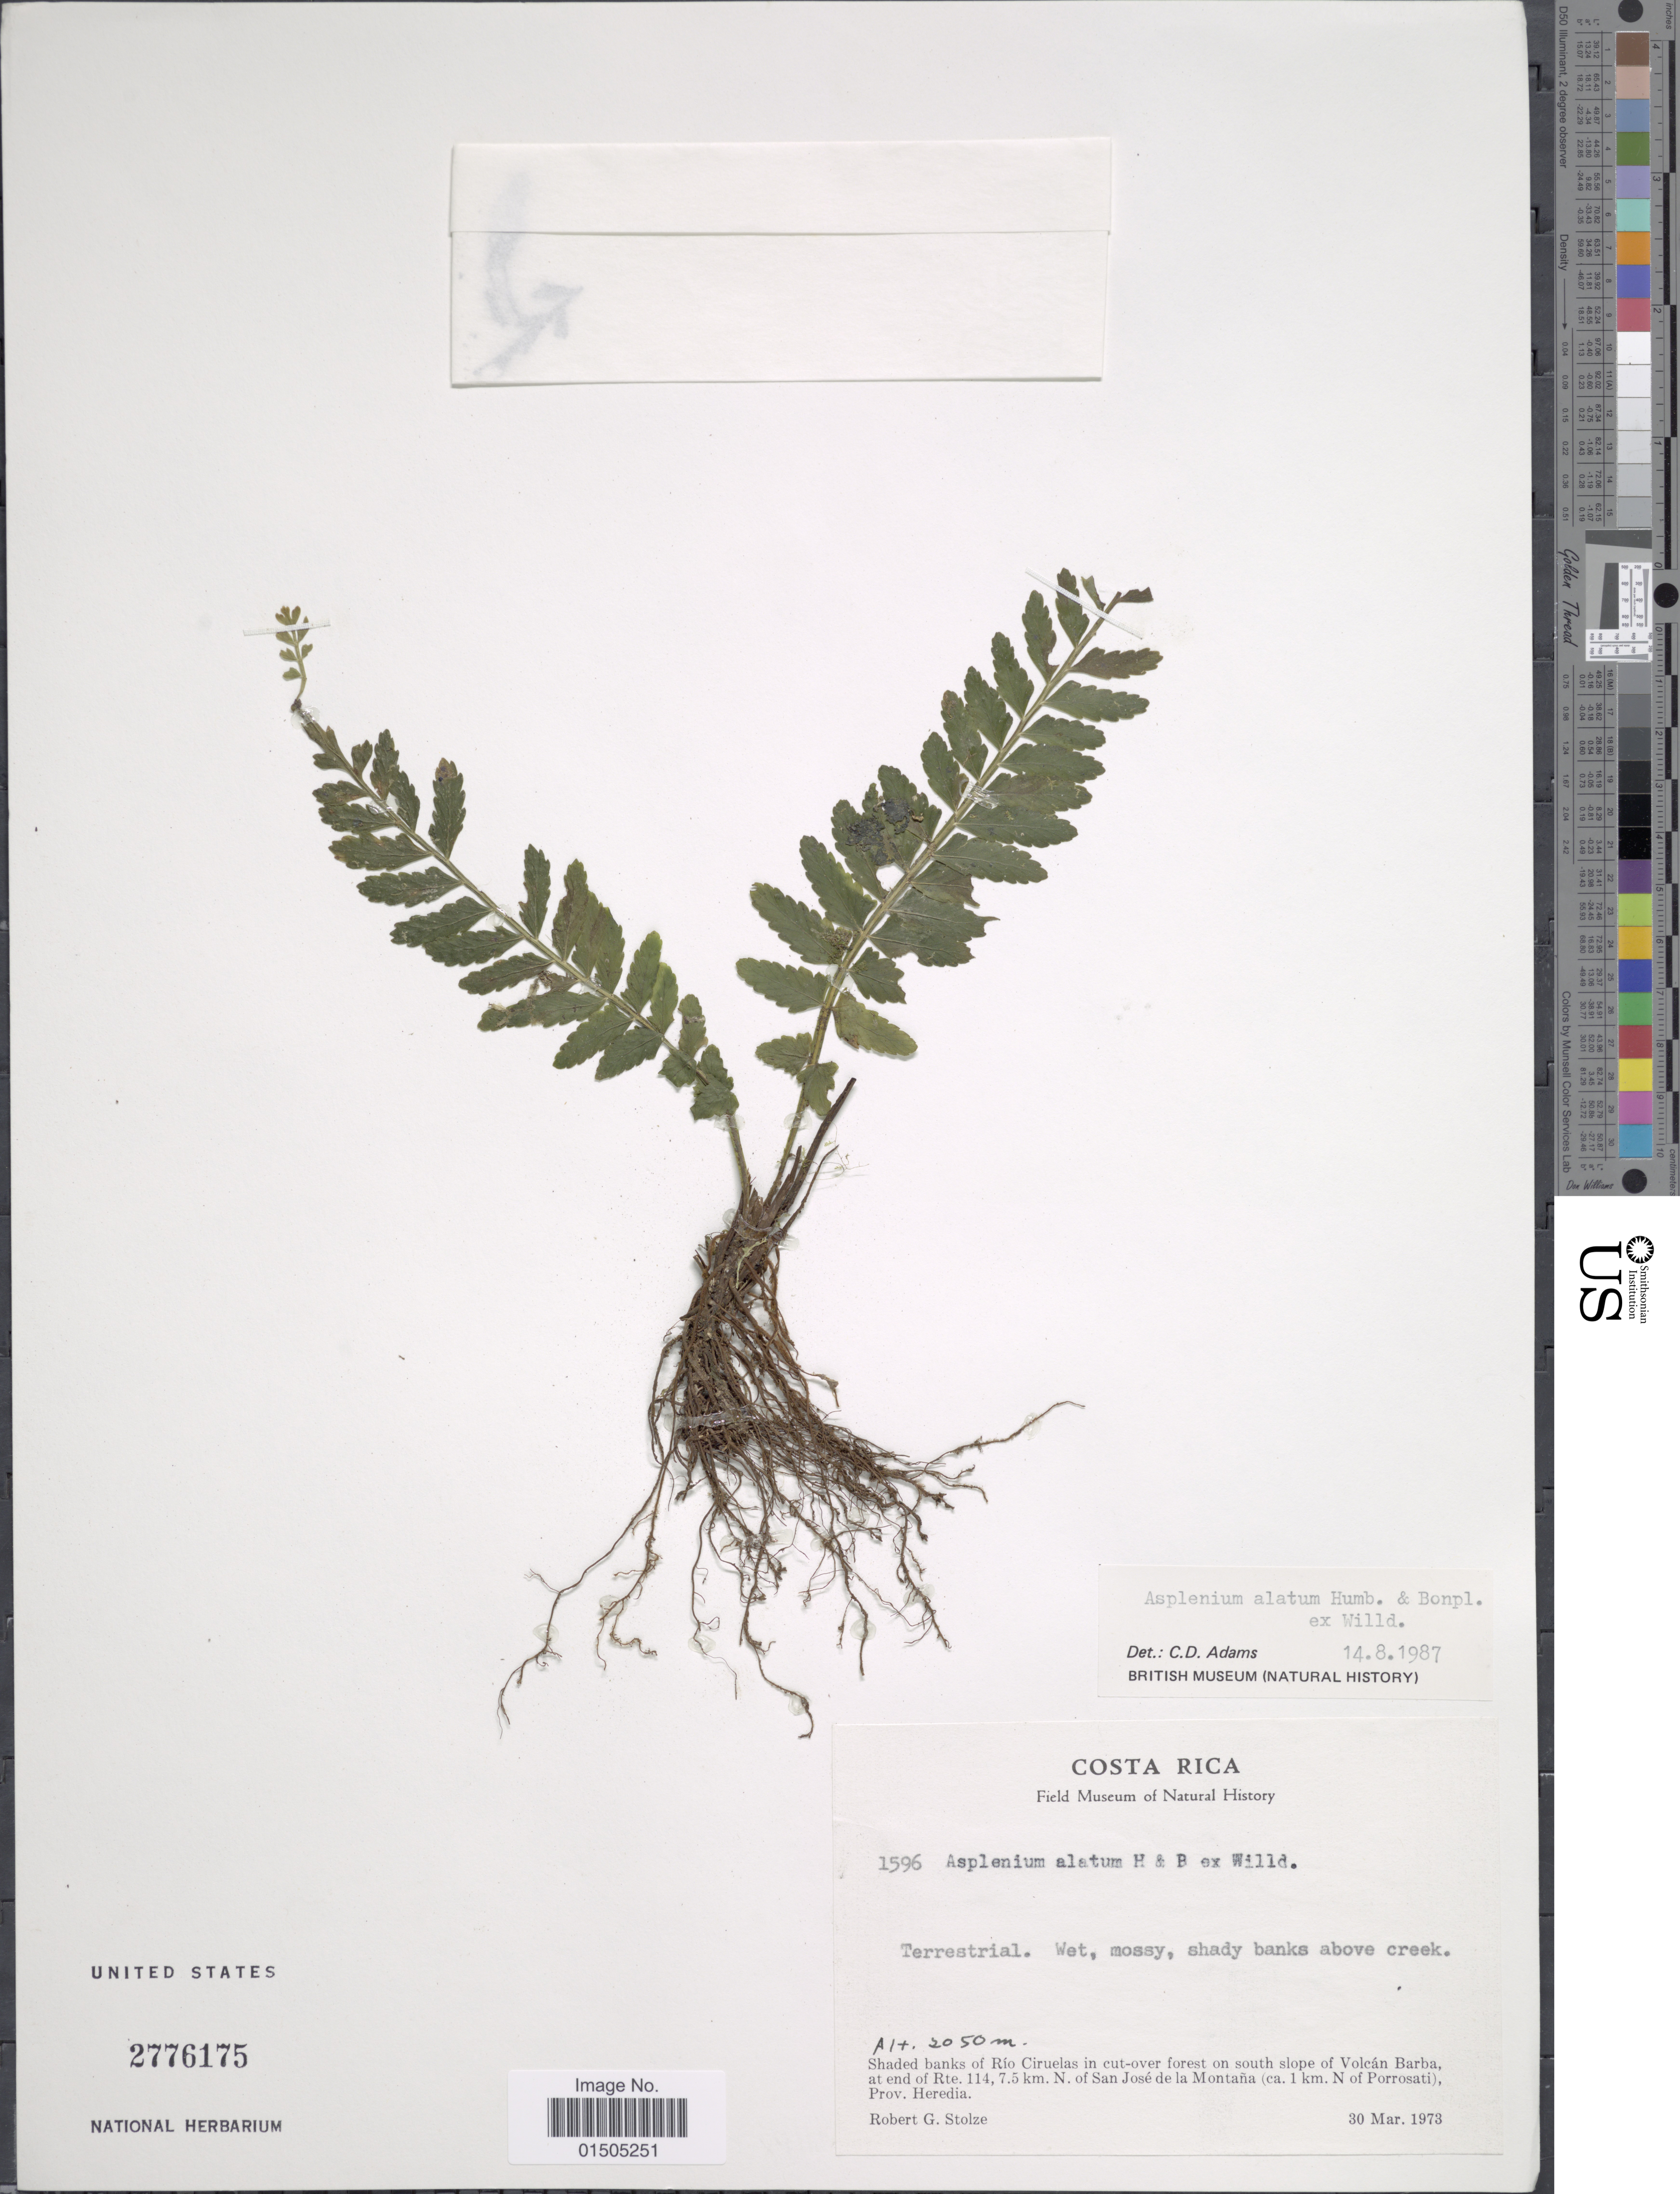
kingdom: Plantae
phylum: Tracheophyta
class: Polypodiopsida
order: Polypodiales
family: Aspleniaceae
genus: Asplenium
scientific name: Asplenium alatum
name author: Humb. & Bonpl. ex Willd.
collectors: R. G. Stolze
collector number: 1596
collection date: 1973-03-30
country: Costa Rica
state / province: Heredia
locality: Shaded banks of Río Ciruelas in cut-over forest on south slope of Volcán Barba, at end of Rte. 114, 7.5 km. N. of San José de la Montaña (ca. 1 km. N of Porrosati).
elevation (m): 2050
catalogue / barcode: US 2776175